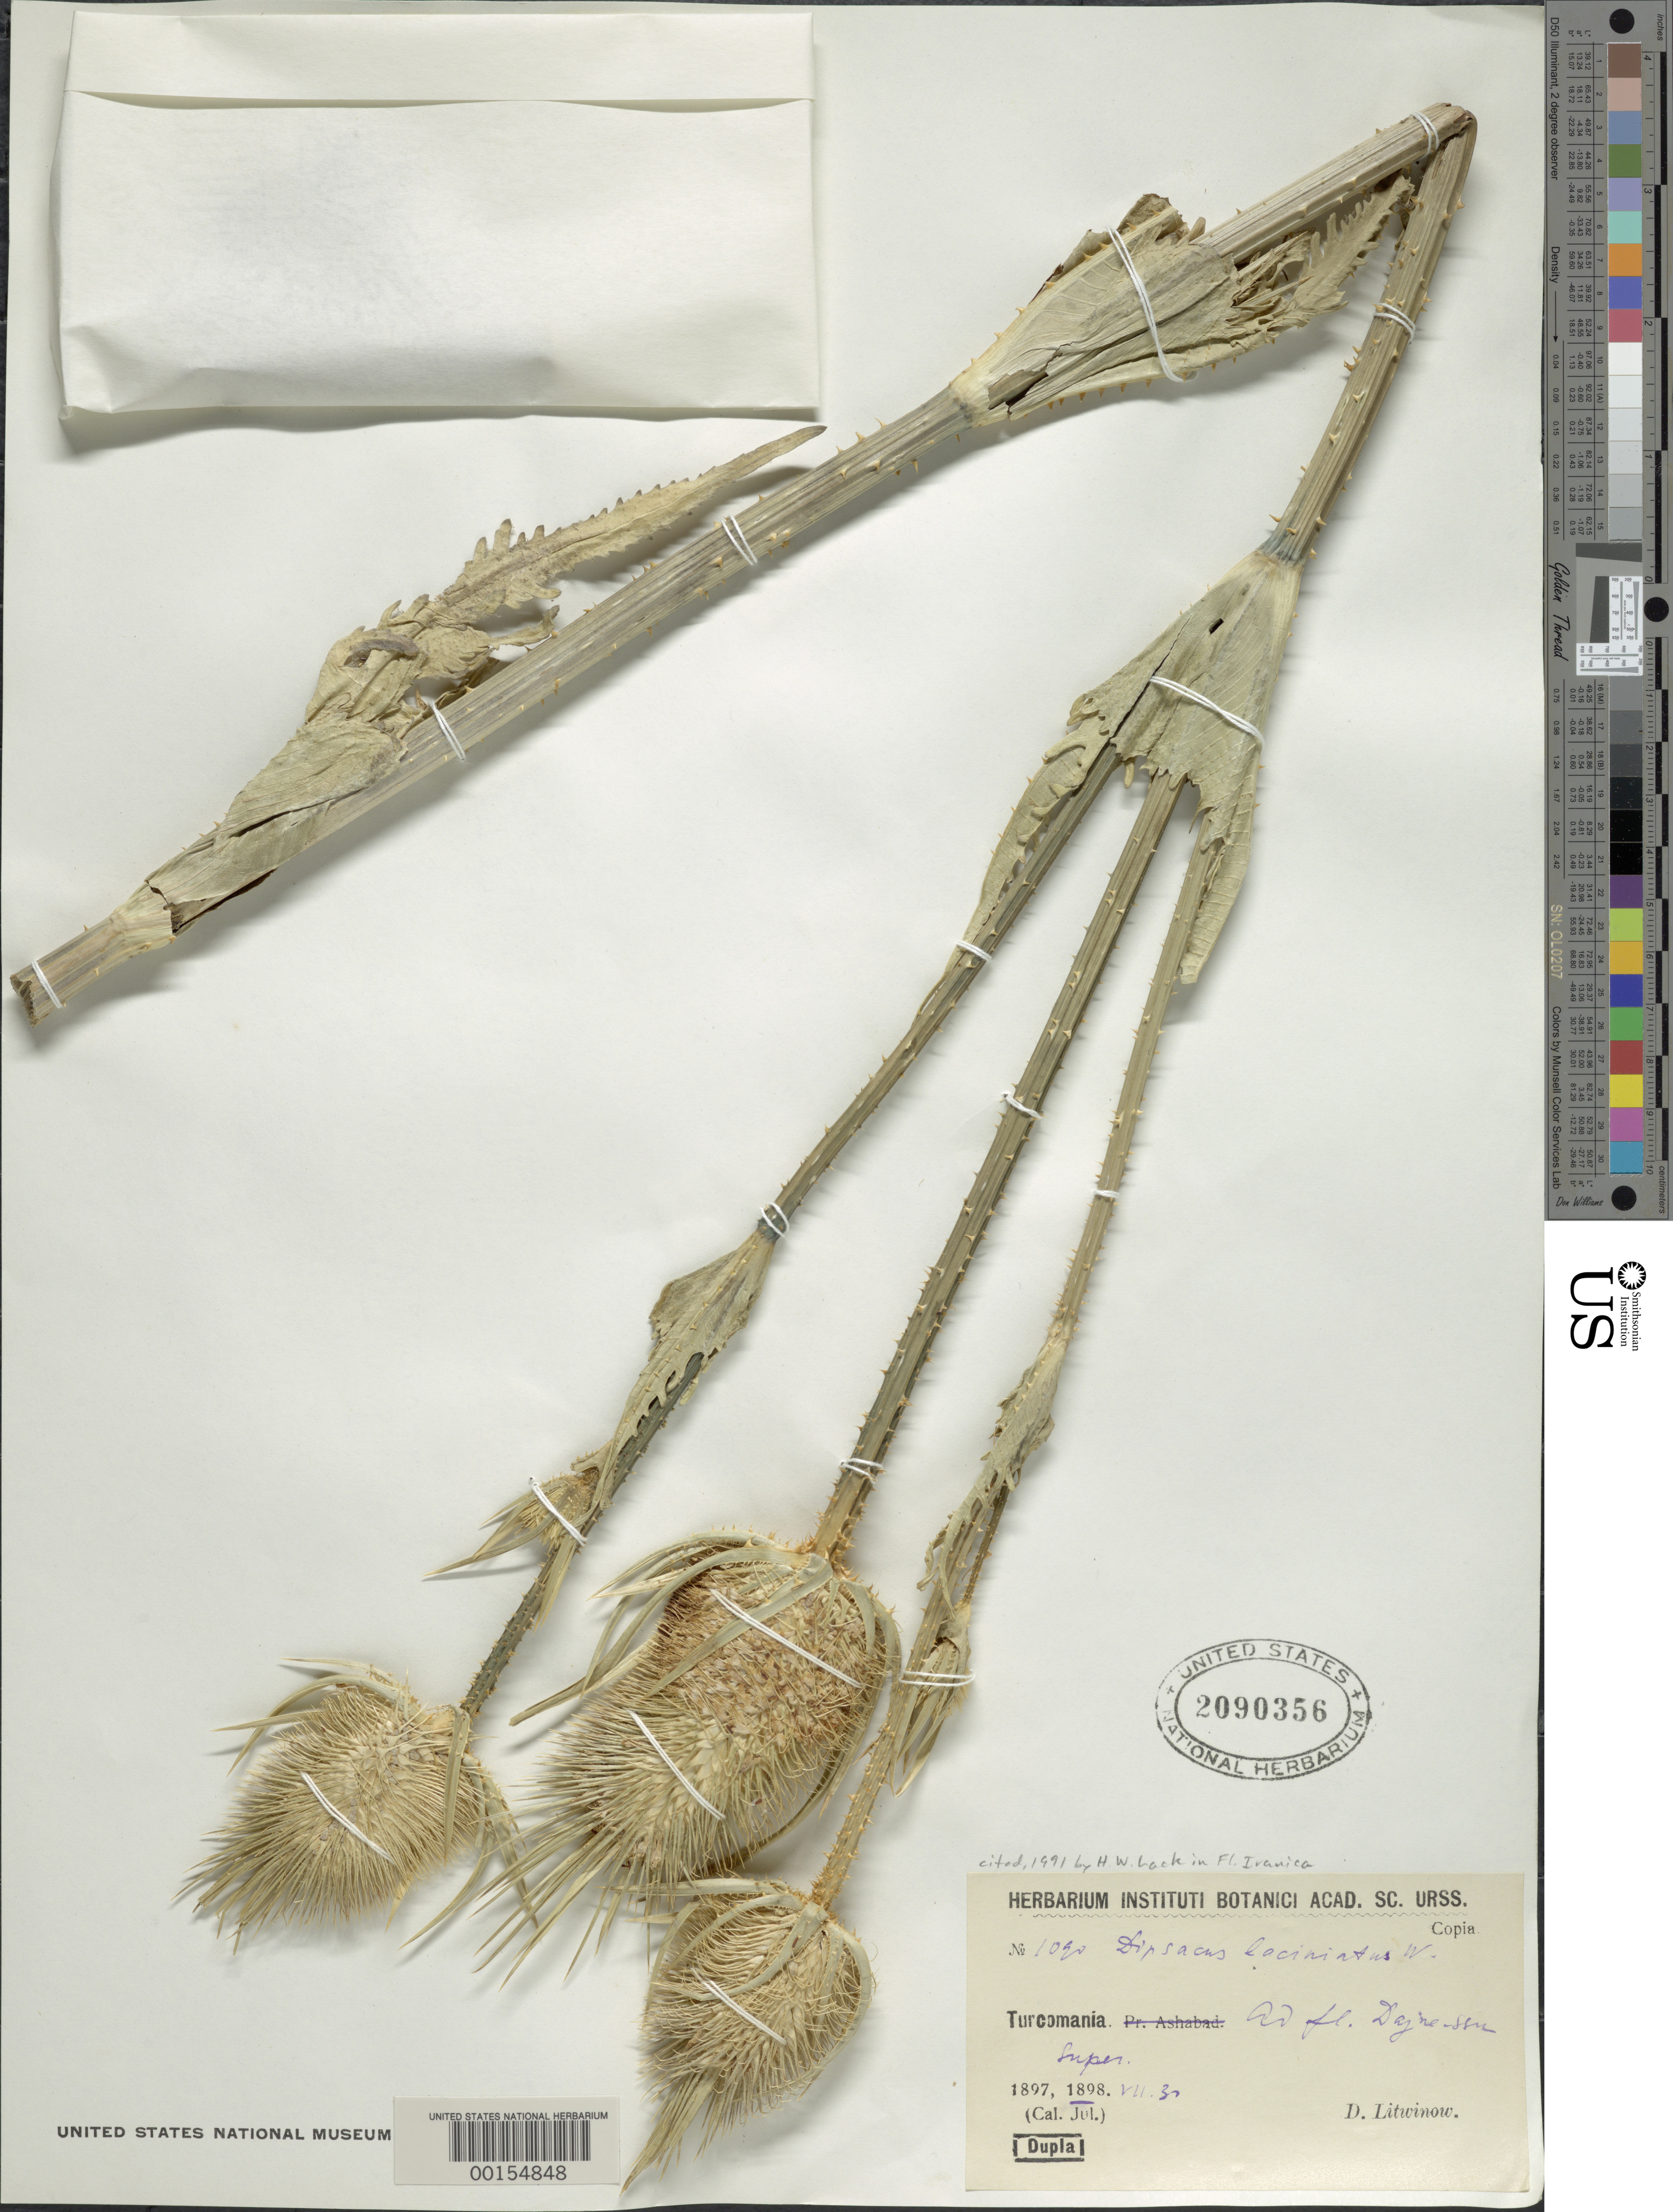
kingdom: Plantae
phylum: Tracheophyta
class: Magnoliopsida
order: Dipsacales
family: Caprifoliaceae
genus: Dipsacus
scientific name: Dipsacus laciniatus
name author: L.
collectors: D. Litwinow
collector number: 1020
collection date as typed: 03 Jul 1898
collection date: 1898-07-03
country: Turkmenistan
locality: Turcomania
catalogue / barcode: US 2090356